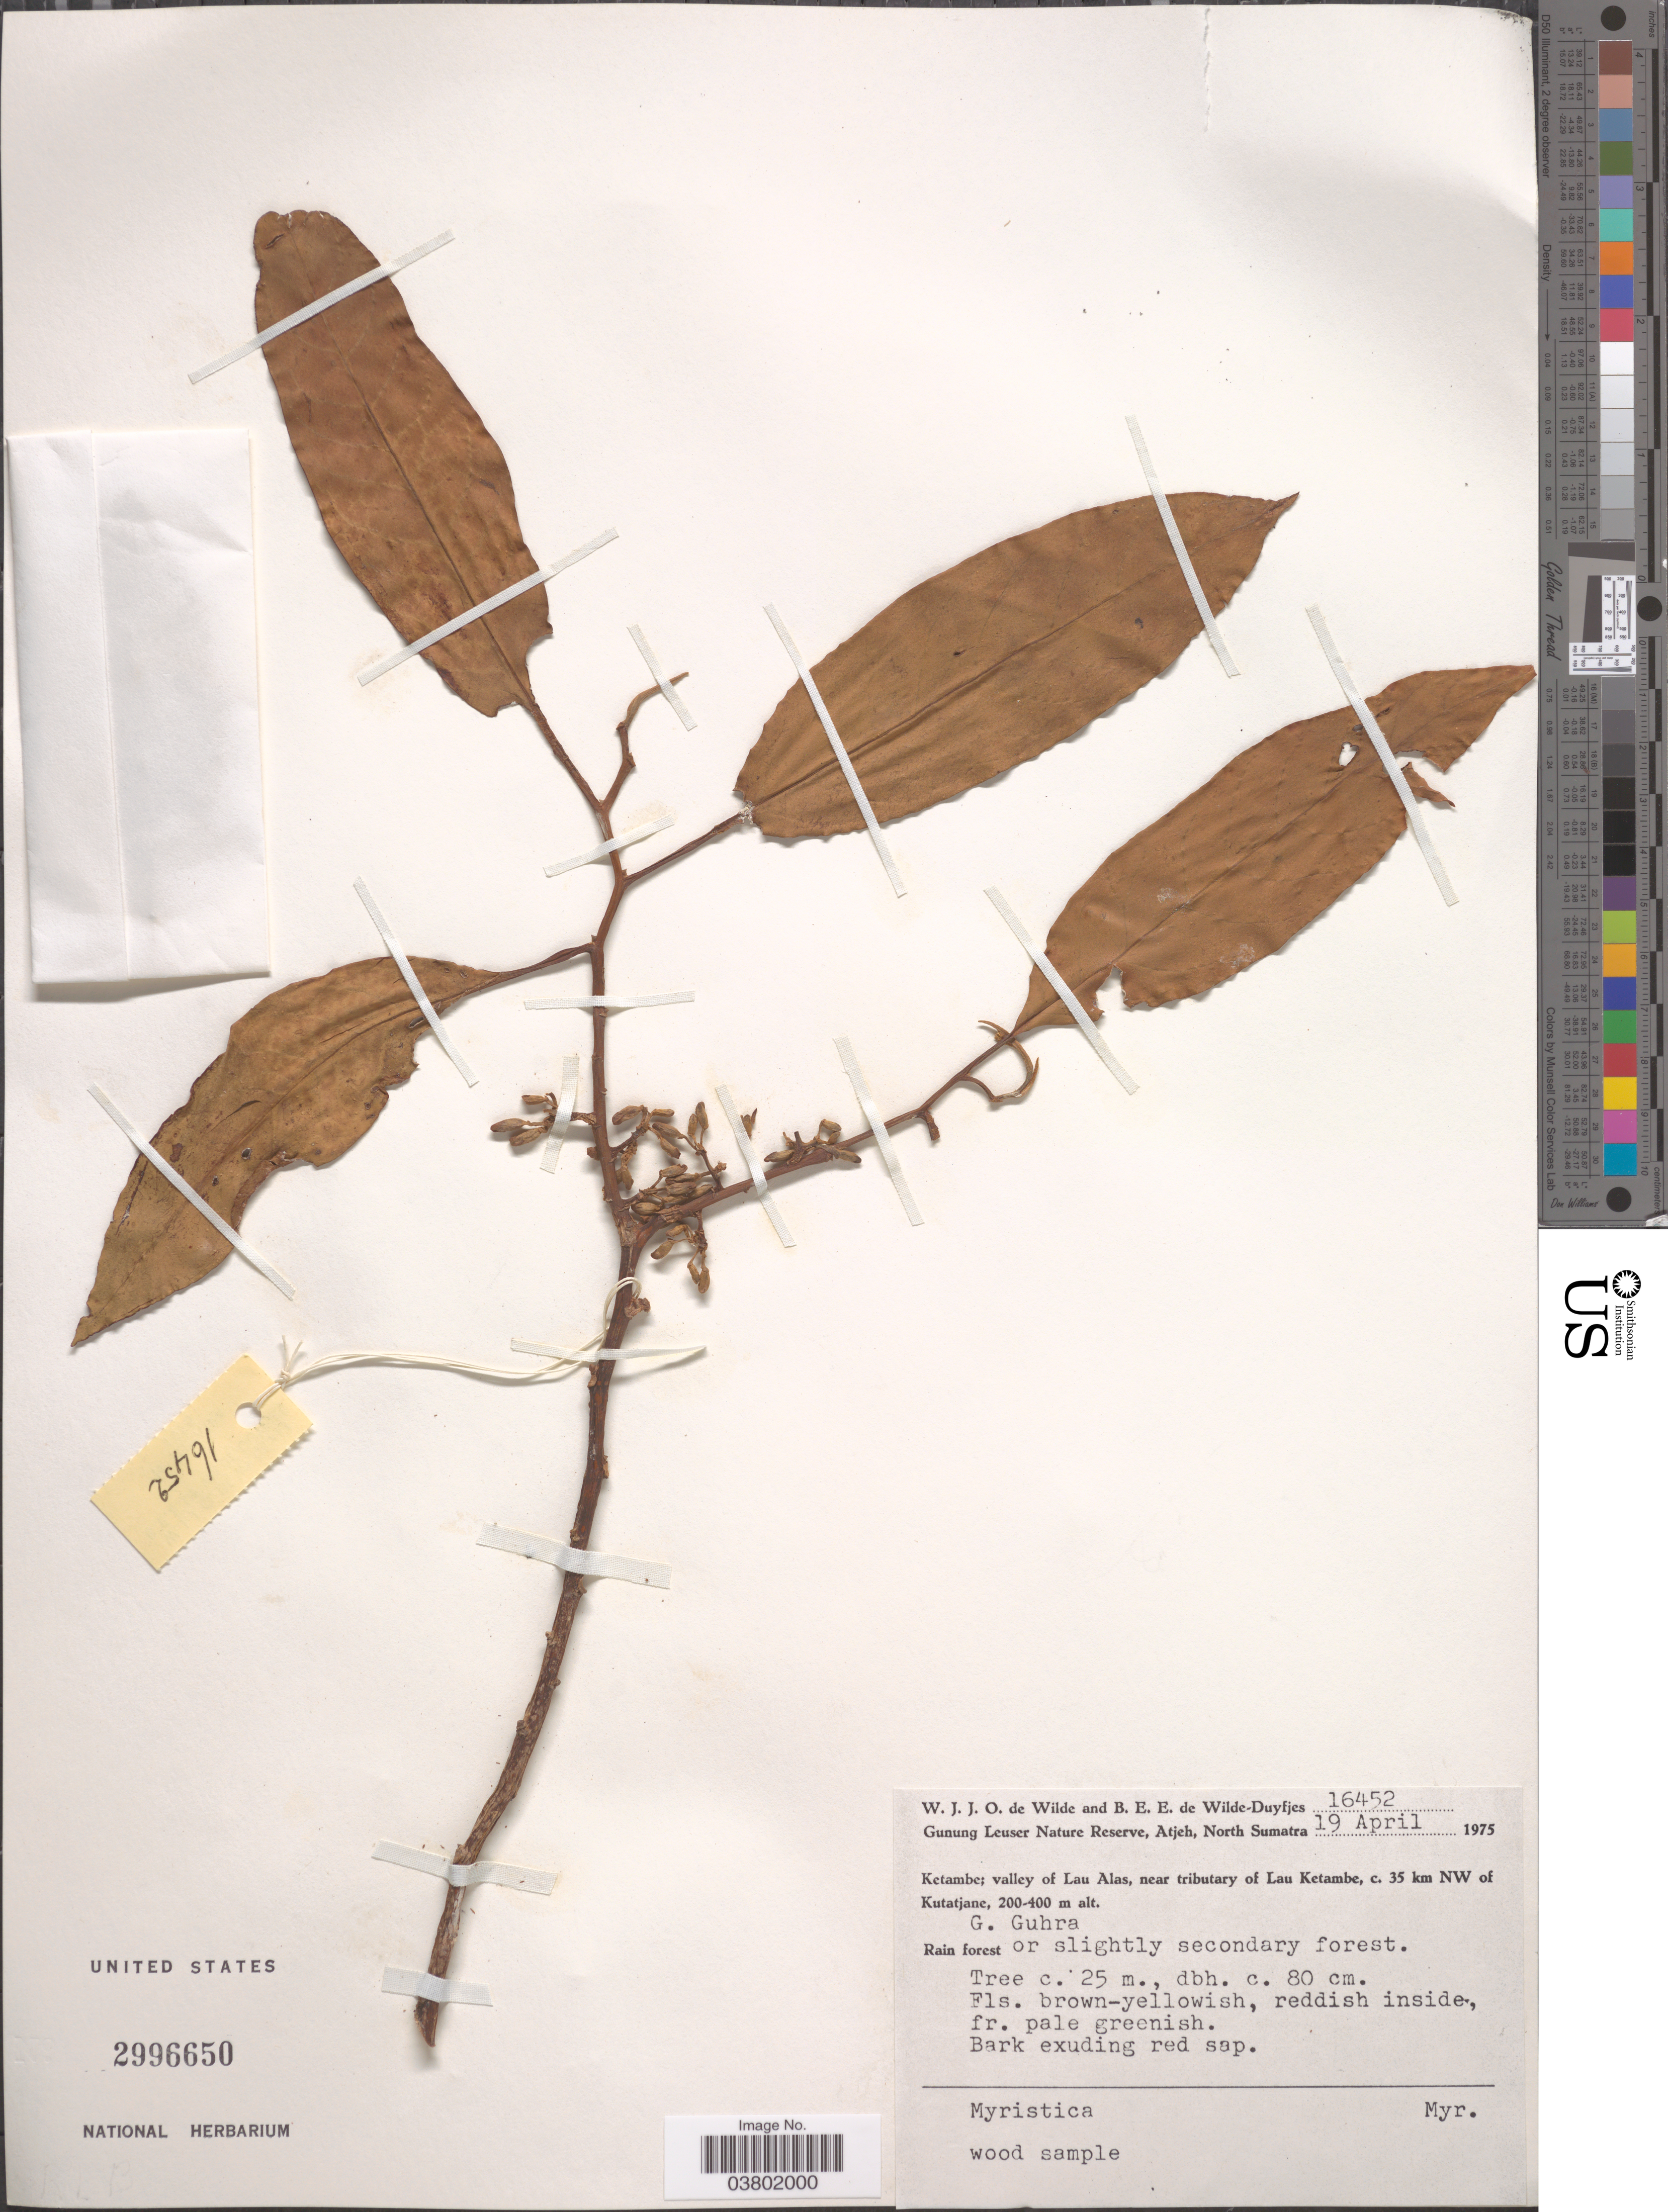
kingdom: Plantae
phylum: Tracheophyta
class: Magnoliopsida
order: Magnoliales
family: Myristicaceae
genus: Myristica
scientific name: Myristica sp.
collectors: W. J. de Wilde & B. E. de Wilde-Duyfjes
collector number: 16452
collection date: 1975-04-19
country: Indonesia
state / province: Sumatra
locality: Gunung Leuser Nature Reserve, Atjeh, North Sumatra. Ketambe; valley of Lau Alas, near tributary of Lau Ketambe, c. 35 km NW of Kutatjane. G. Guhra.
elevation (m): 200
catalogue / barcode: US 2996650